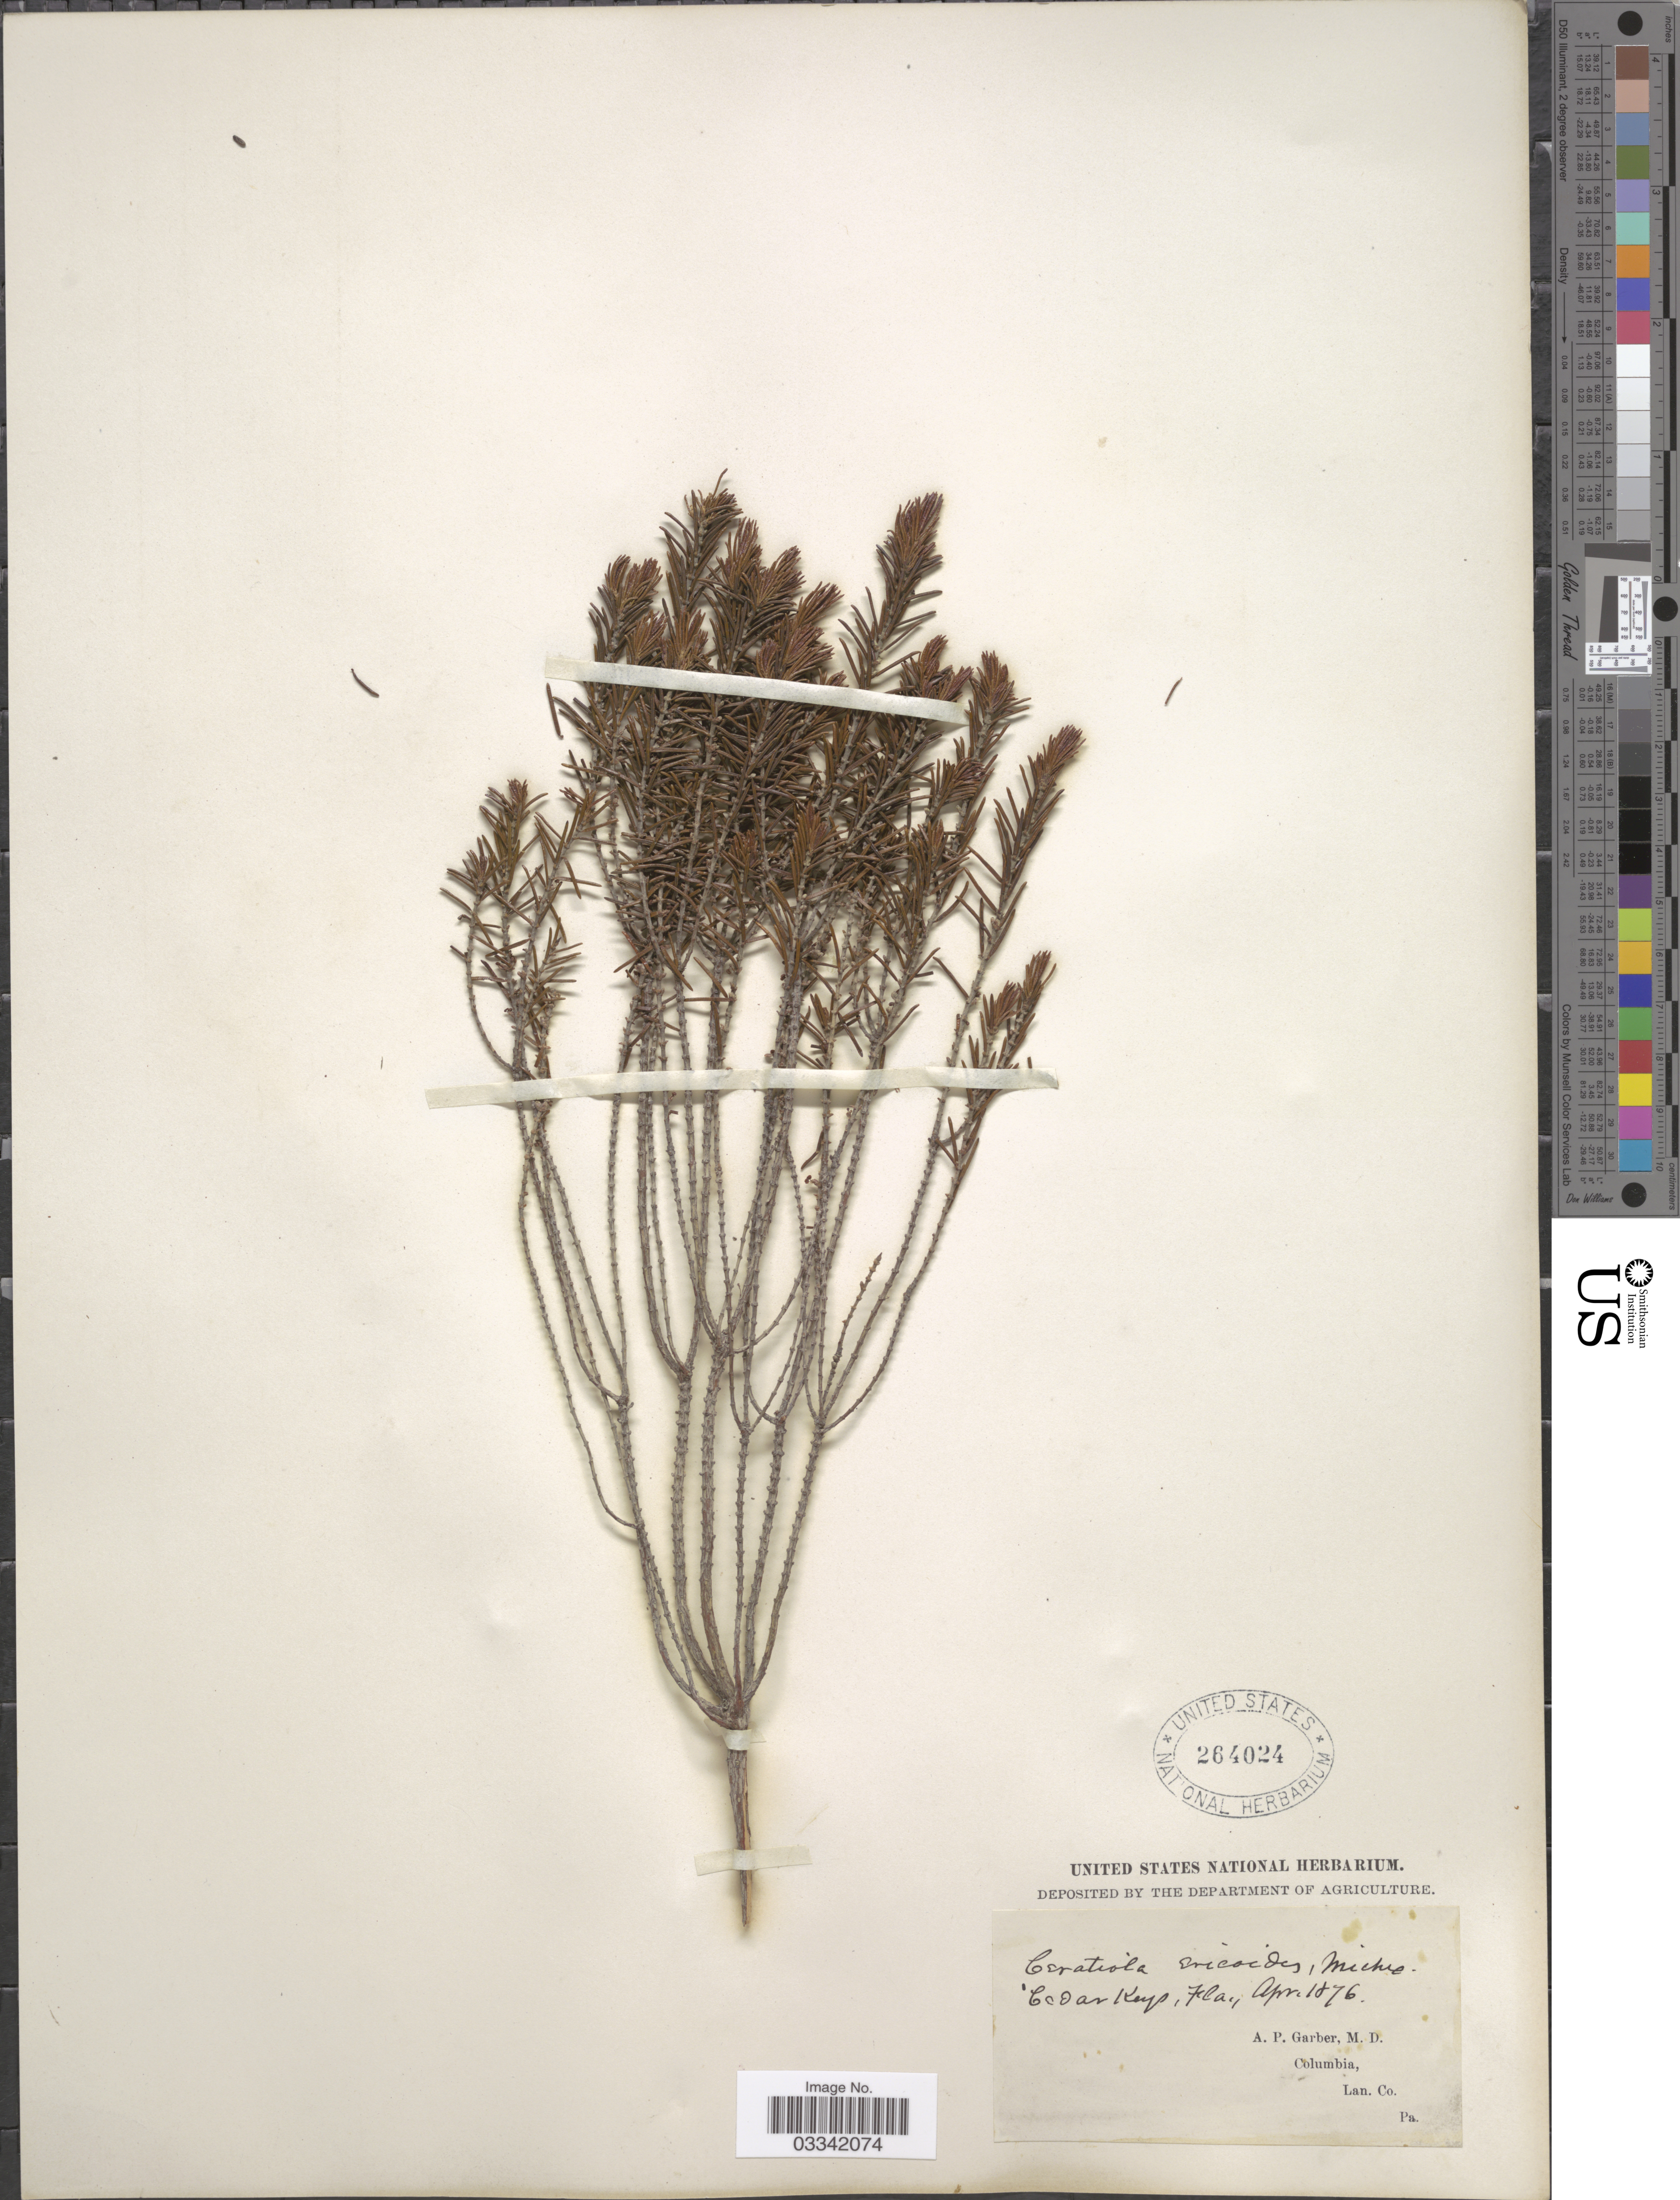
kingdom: Plantae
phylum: Tracheophyta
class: Magnoliopsida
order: Ericales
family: Ericaceae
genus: Ceratiola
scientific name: Ceratiola ericoides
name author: Michx.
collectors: A. P. Garber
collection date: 1876-04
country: United States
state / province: Florida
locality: Cedar Keys.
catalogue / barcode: US 264024